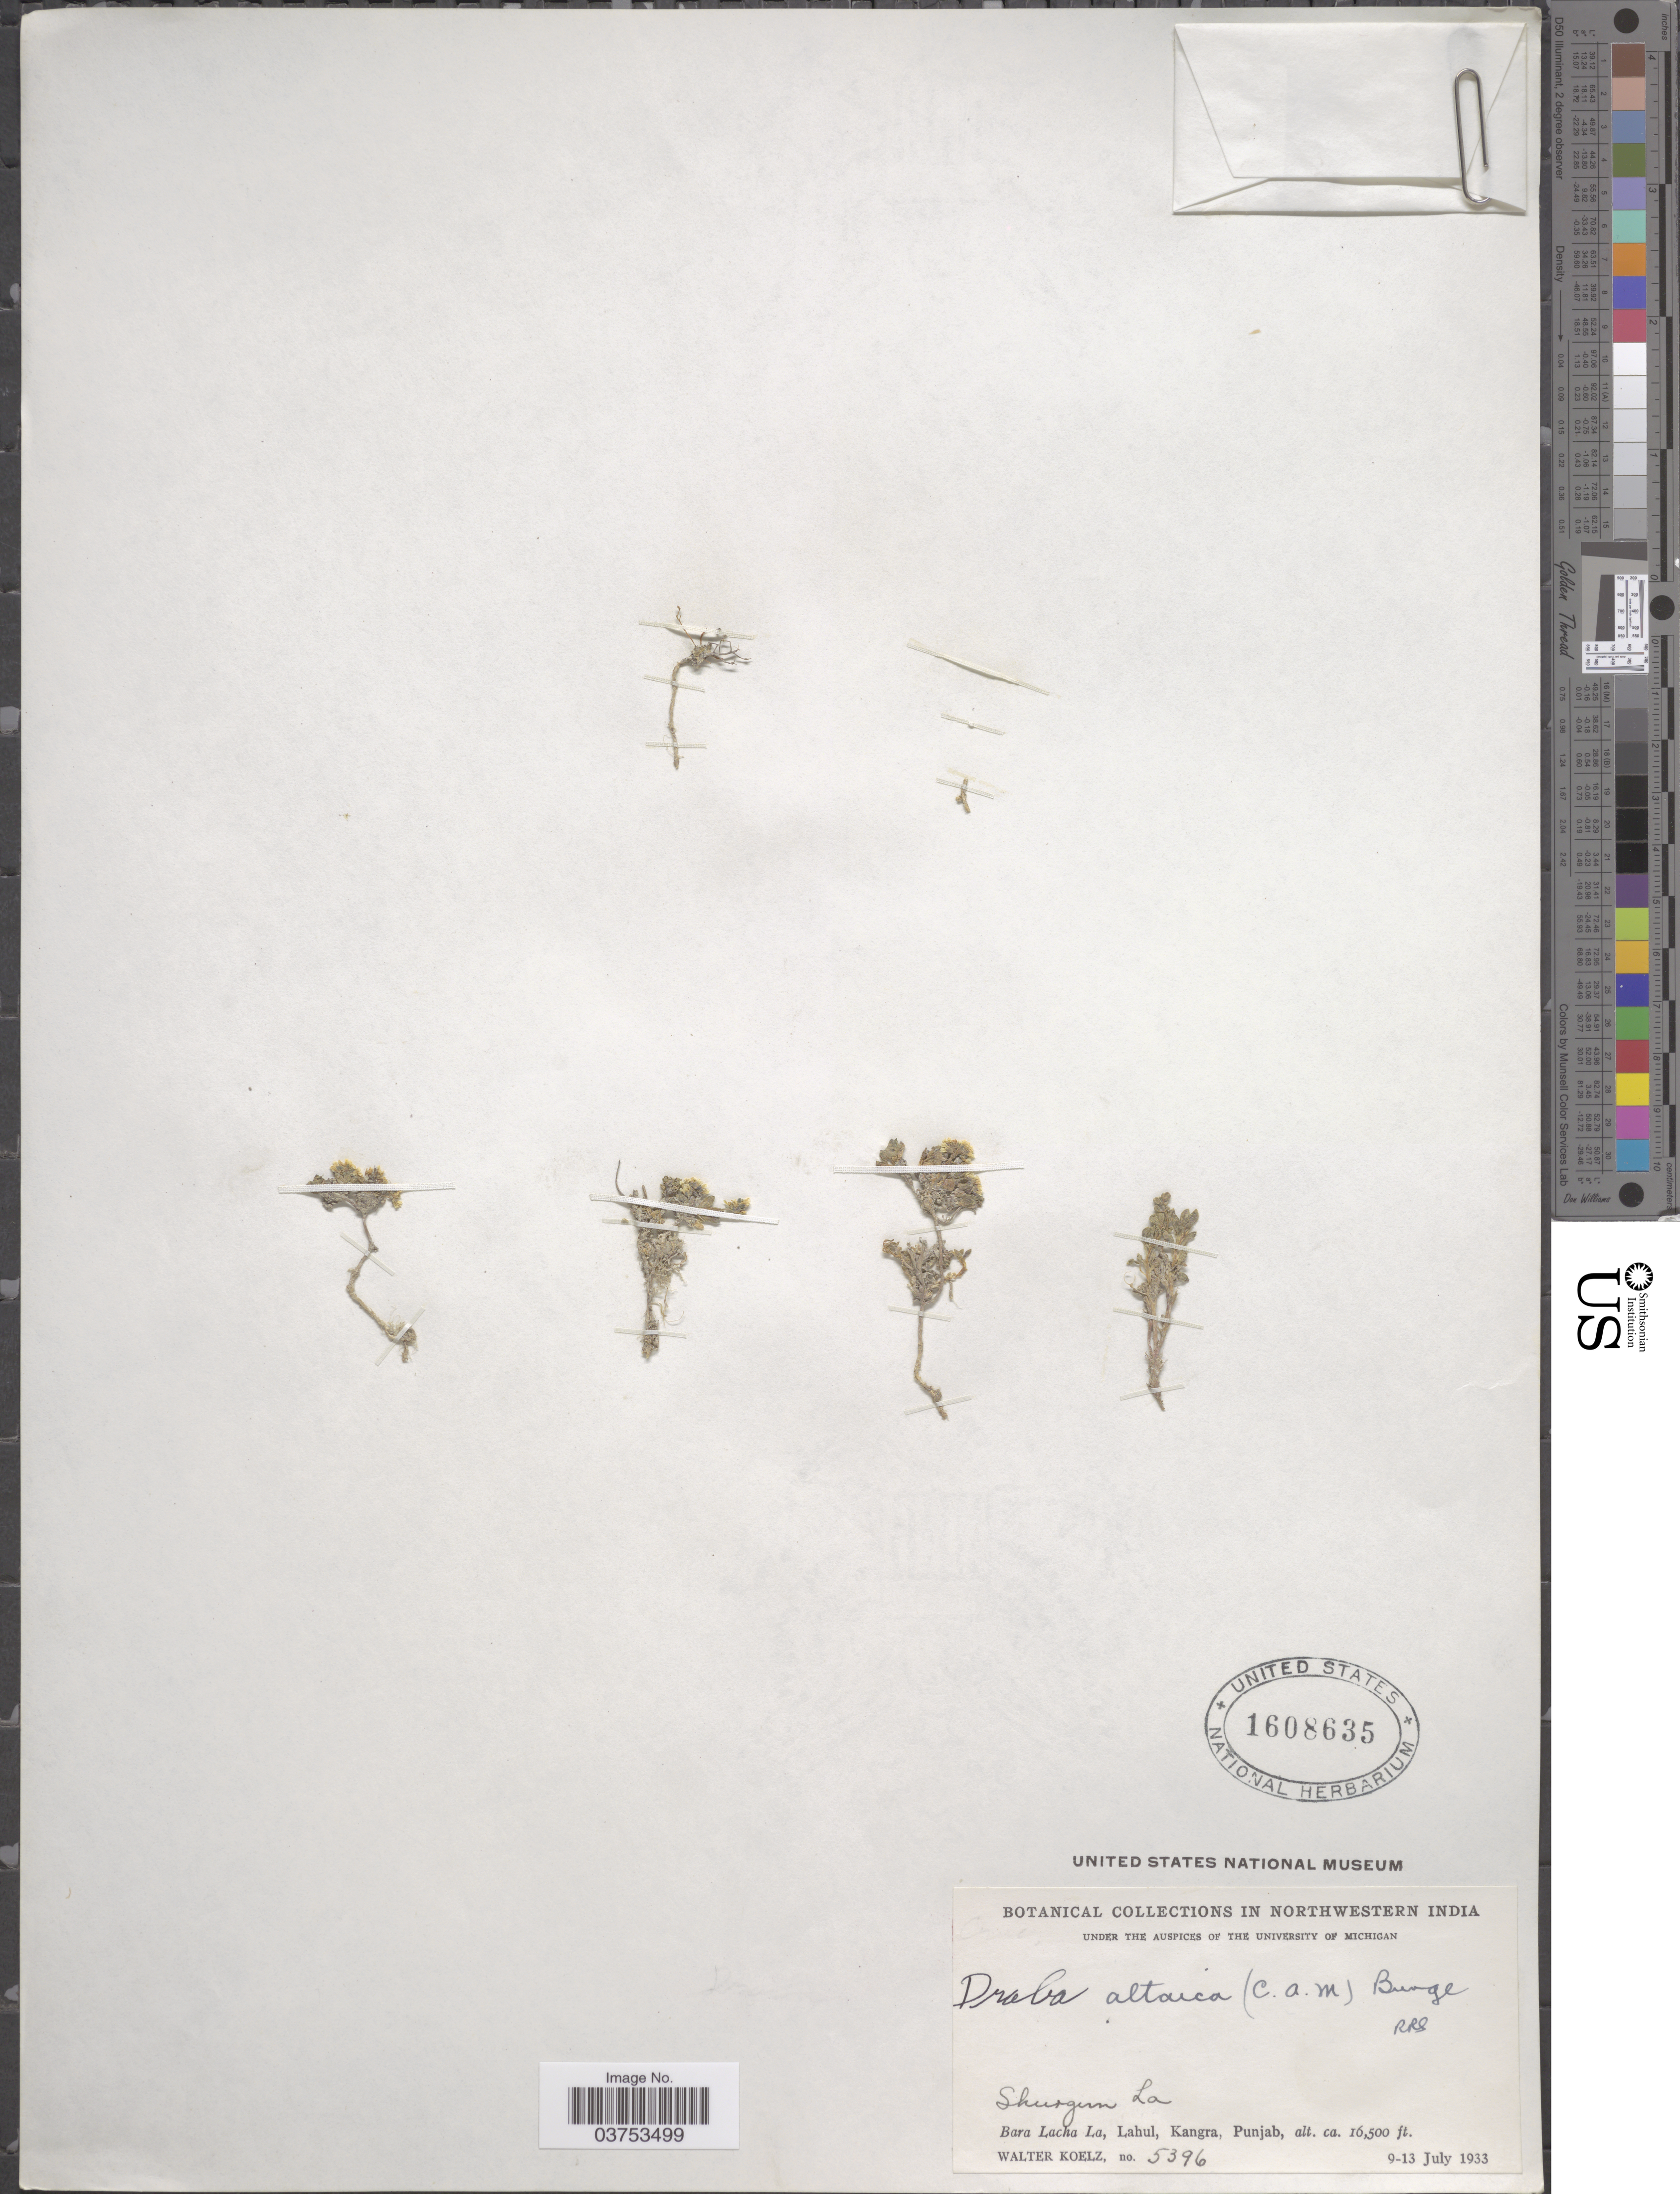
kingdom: Plantae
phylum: Tracheophyta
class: Magnoliopsida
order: Brassicales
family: Brassicaceae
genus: Draba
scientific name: Draba altaica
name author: (C.A. Mey.) Bunge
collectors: W. N. Koelz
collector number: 5396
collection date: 1933-07-09/1933-07-13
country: India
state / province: Punjab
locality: Northwestern India. Shurgun [interpreted] La. Bara Lacha La, Lahul, Kangra.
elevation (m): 5029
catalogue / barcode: US 1608635